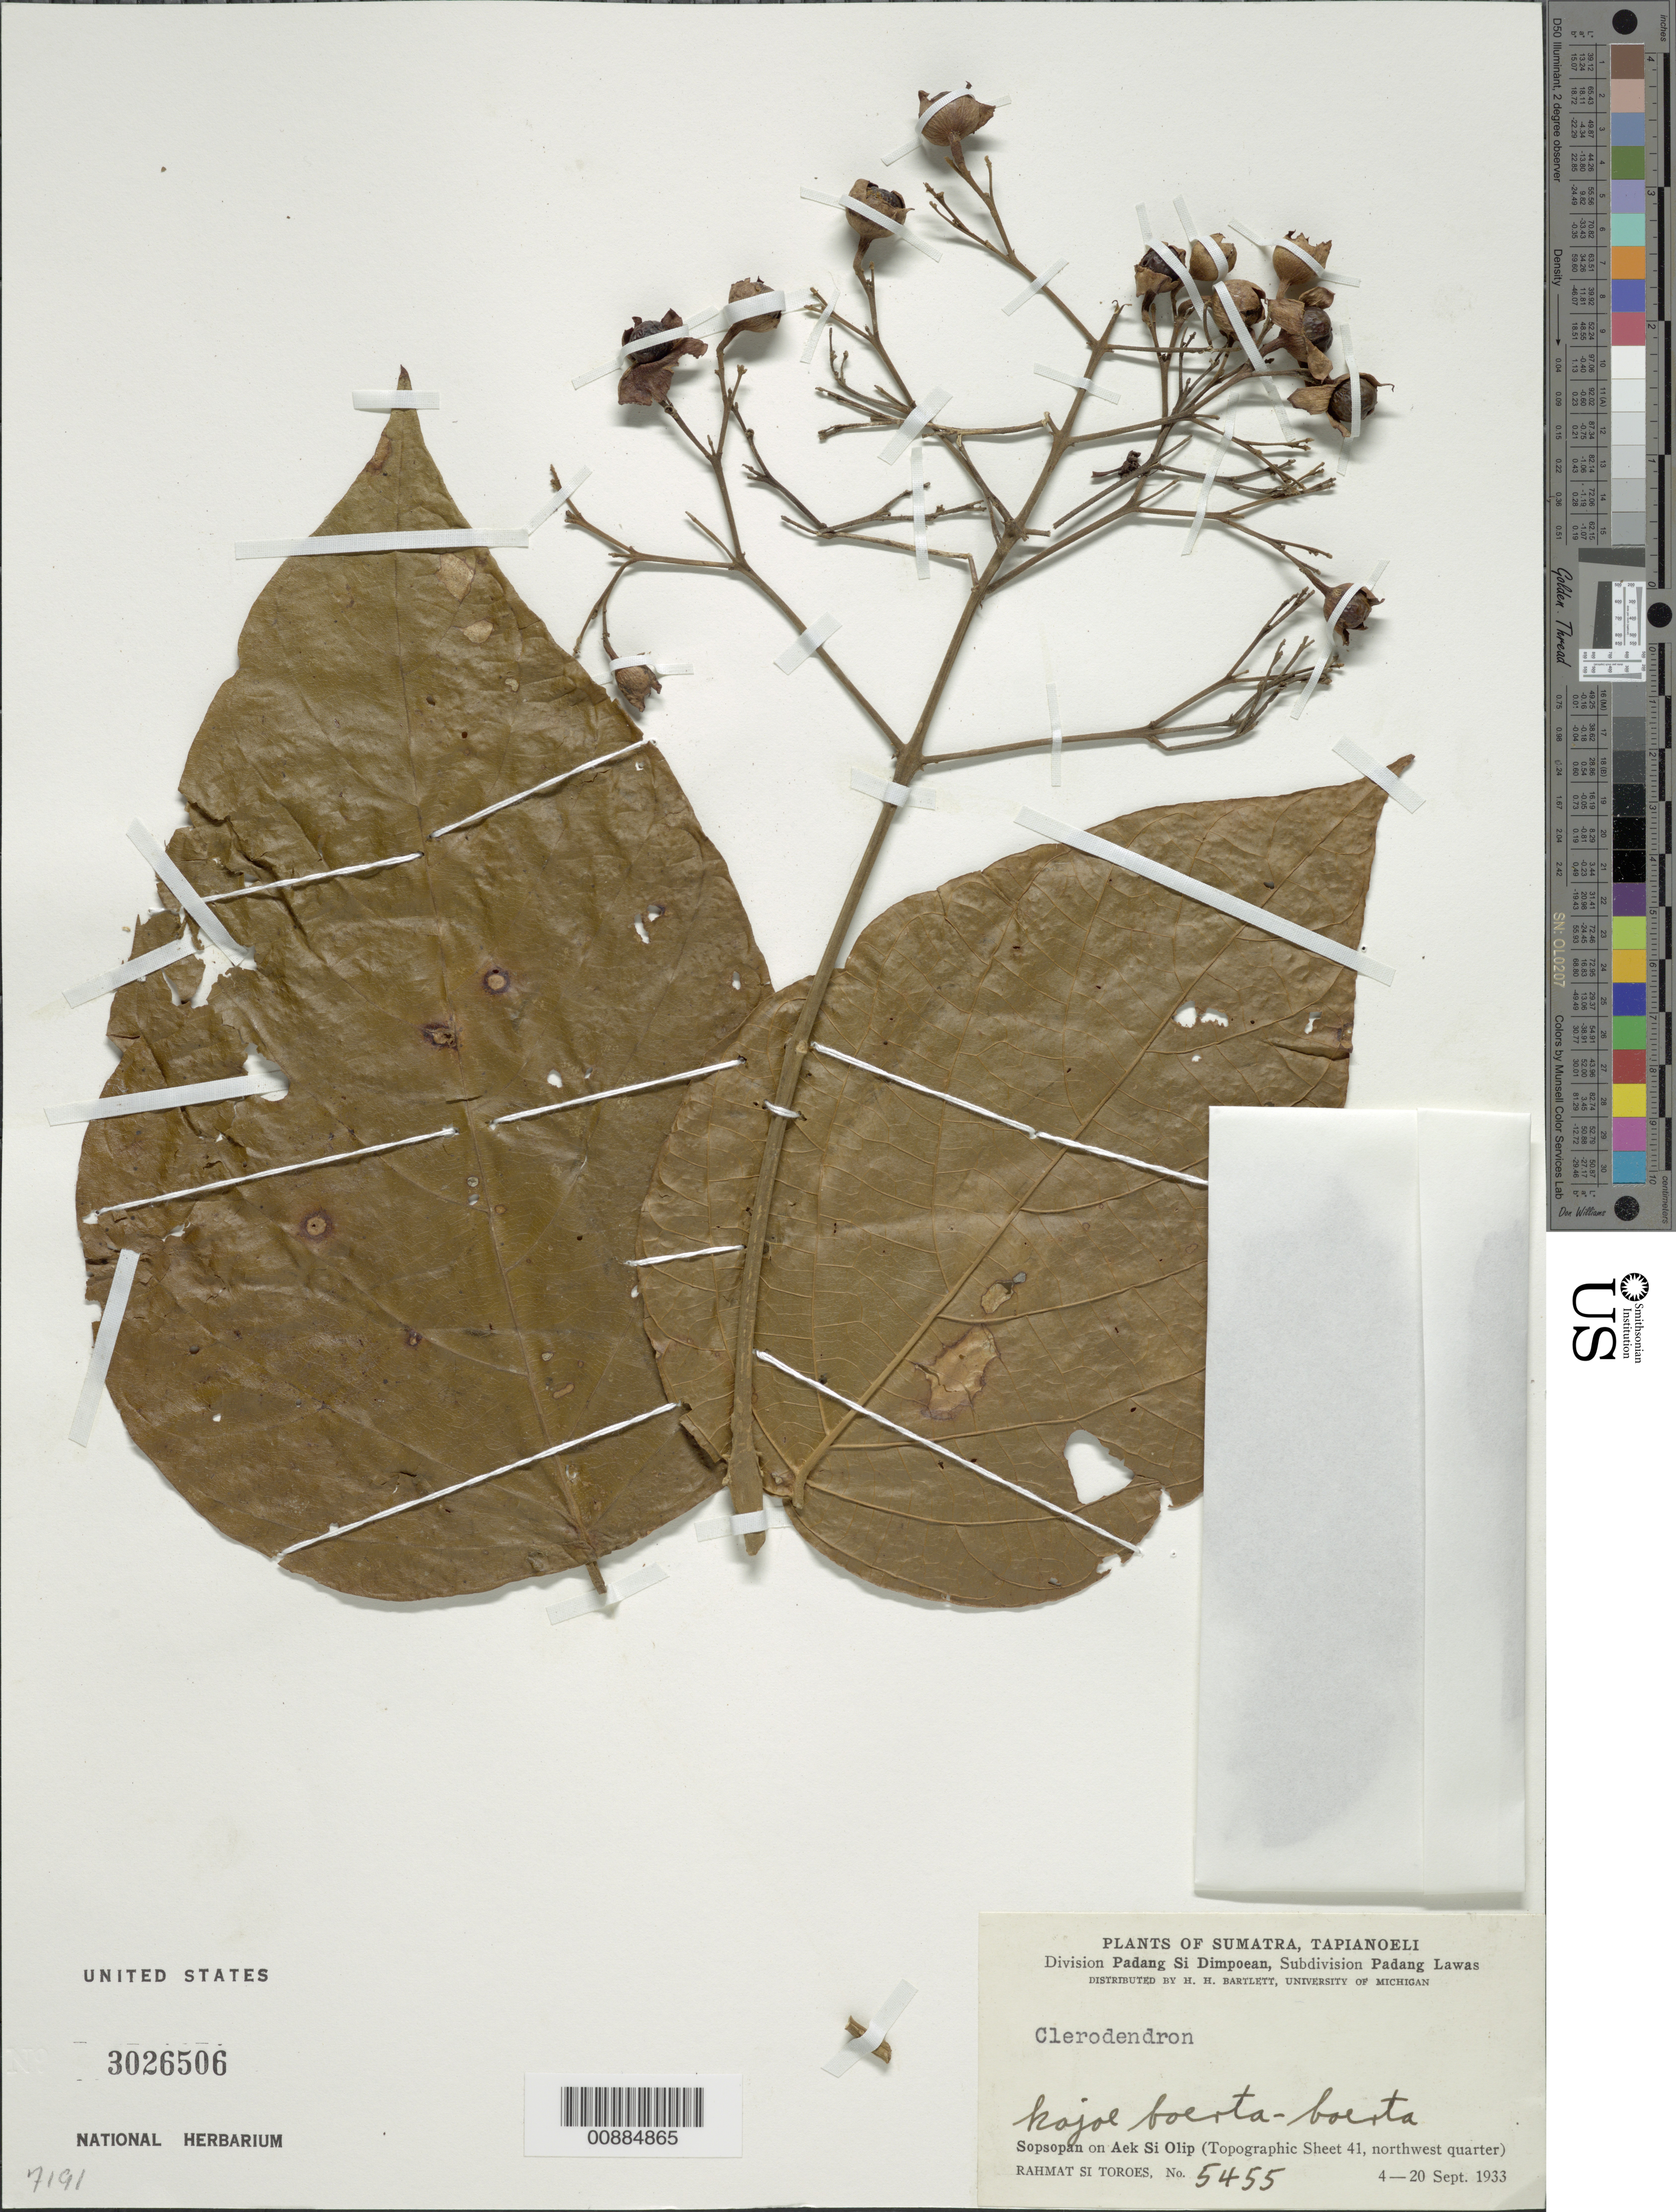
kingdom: Plantae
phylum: Tracheophyta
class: Magnoliopsida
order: Lamiales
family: Lamiaceae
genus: Clerodendrum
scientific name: Clerodendrum sp.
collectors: Rahmat Si Boeea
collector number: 5455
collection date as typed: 04 Sep 1933 to 20 Sep 1933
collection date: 1933-09-04/1933-09-20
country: Indonesia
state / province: Sumatra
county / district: Sumatera Utara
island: Sumatra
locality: Sibola. Division Padang Si Dimpoean, subdivision Padang Lawas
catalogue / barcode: US 3026506